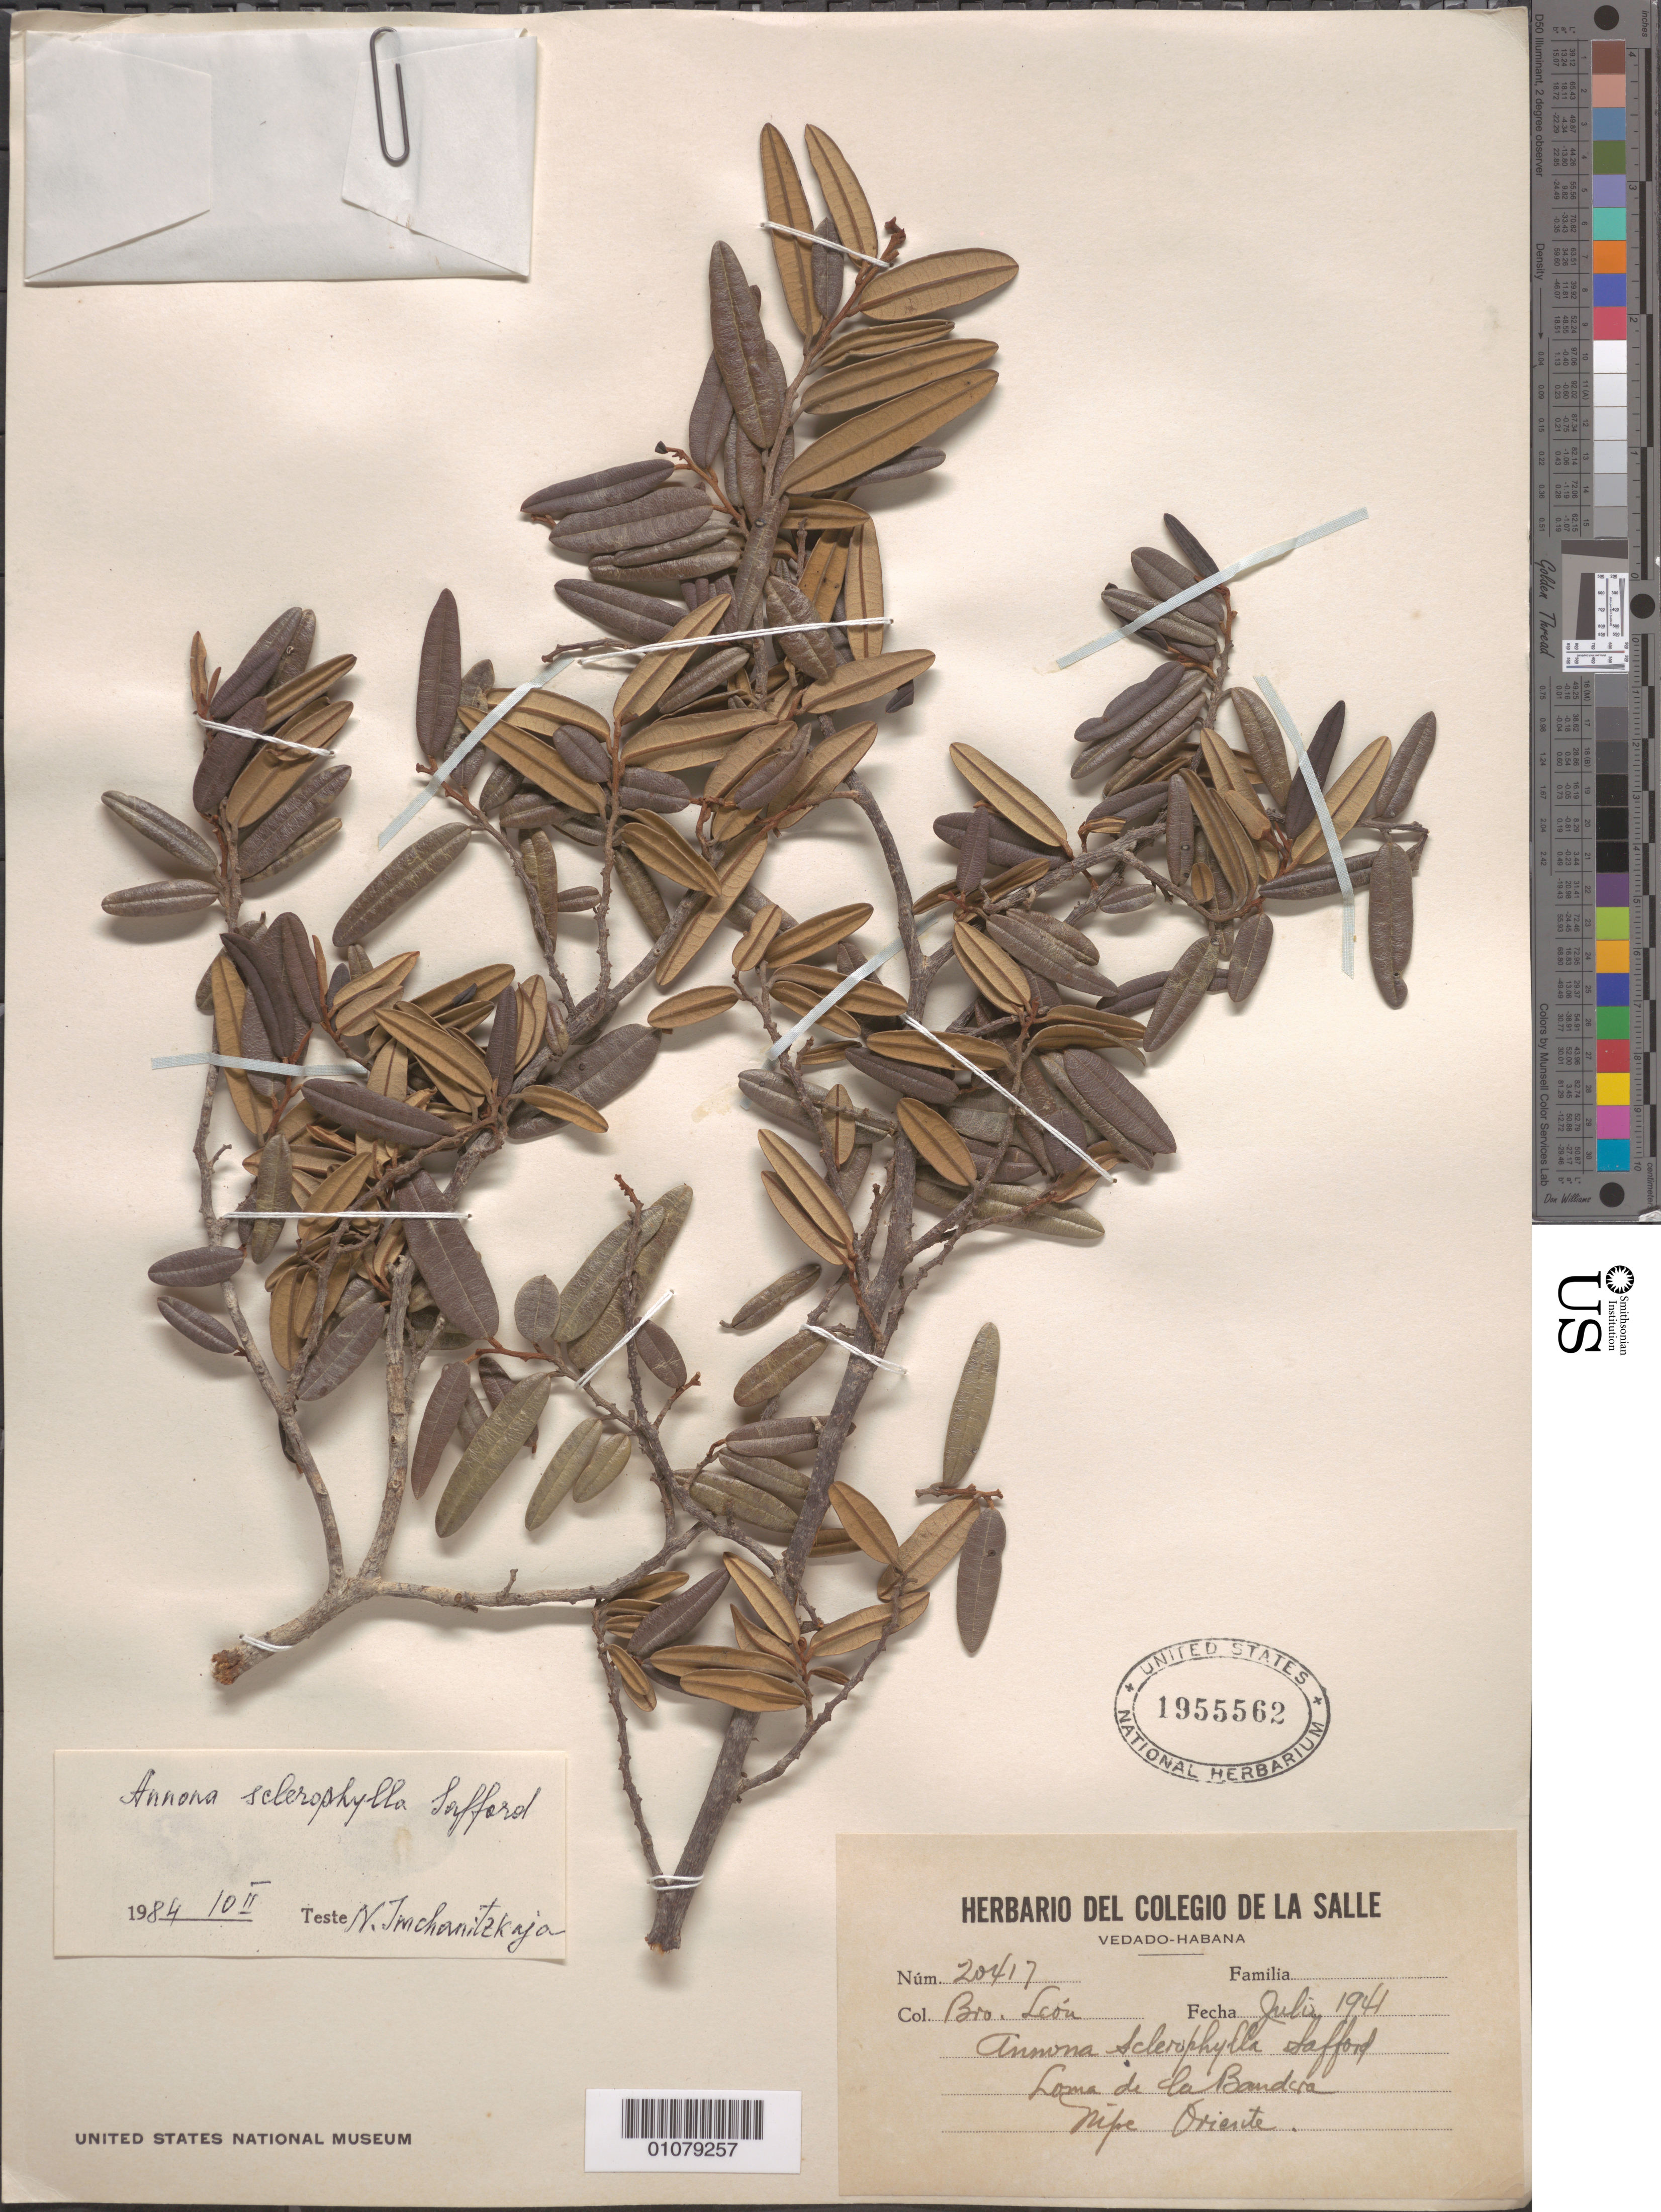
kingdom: Plantae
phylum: Tracheophyta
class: Magnoliopsida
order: Magnoliales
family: Annonaceae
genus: Annona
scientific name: Annona sclerophylla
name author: Saff.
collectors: Bro. León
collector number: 20417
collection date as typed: Jul 1941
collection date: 1941-07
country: Cuba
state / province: Holguín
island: Cuba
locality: Loma de la Bandera Nipe Oriente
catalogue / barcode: US 1955562